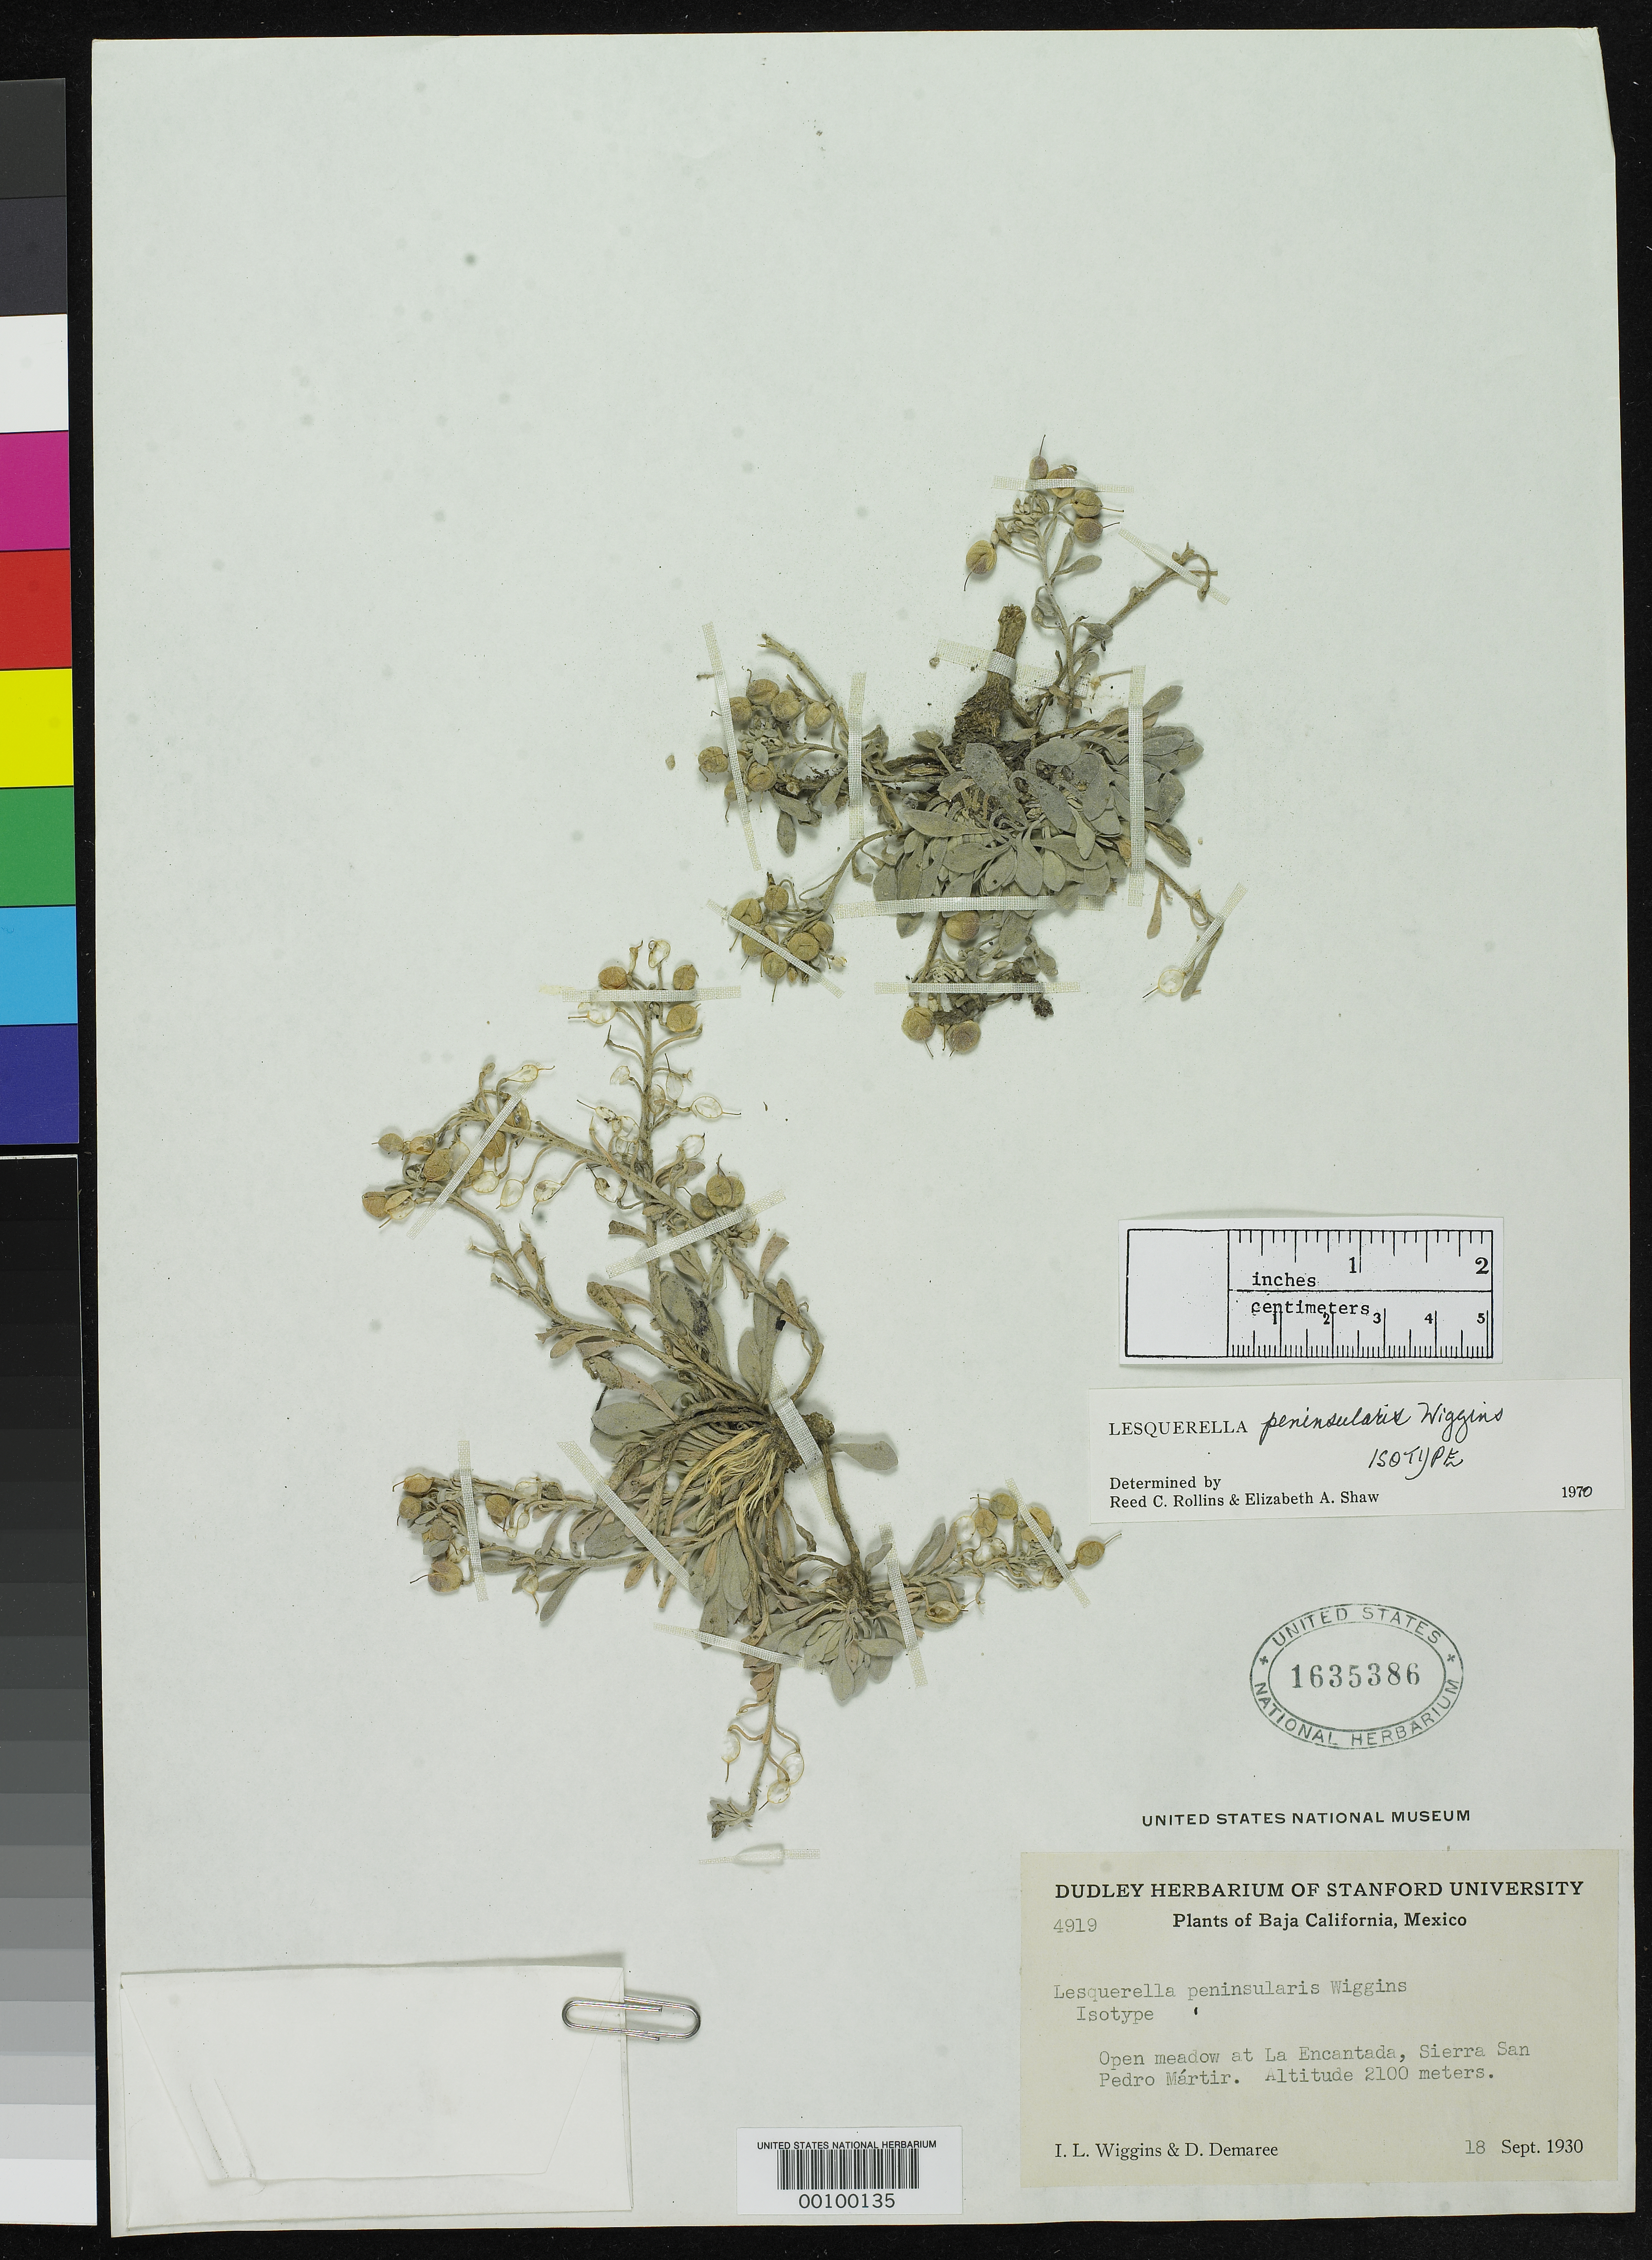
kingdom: Plantae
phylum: Tracheophyta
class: Magnoliopsida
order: Brassicales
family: Brassicaceae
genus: Lesquerella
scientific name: Lesquerella peninsularis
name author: Wiggins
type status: Isotype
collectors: I. L. Wiggins & D. Demaree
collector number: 4919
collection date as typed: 18 Sep 1930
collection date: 1930-09-18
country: Mexico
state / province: Baja California Norte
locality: Sierra San Pedro Martir, La Encantada.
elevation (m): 2100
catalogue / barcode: US 1635386